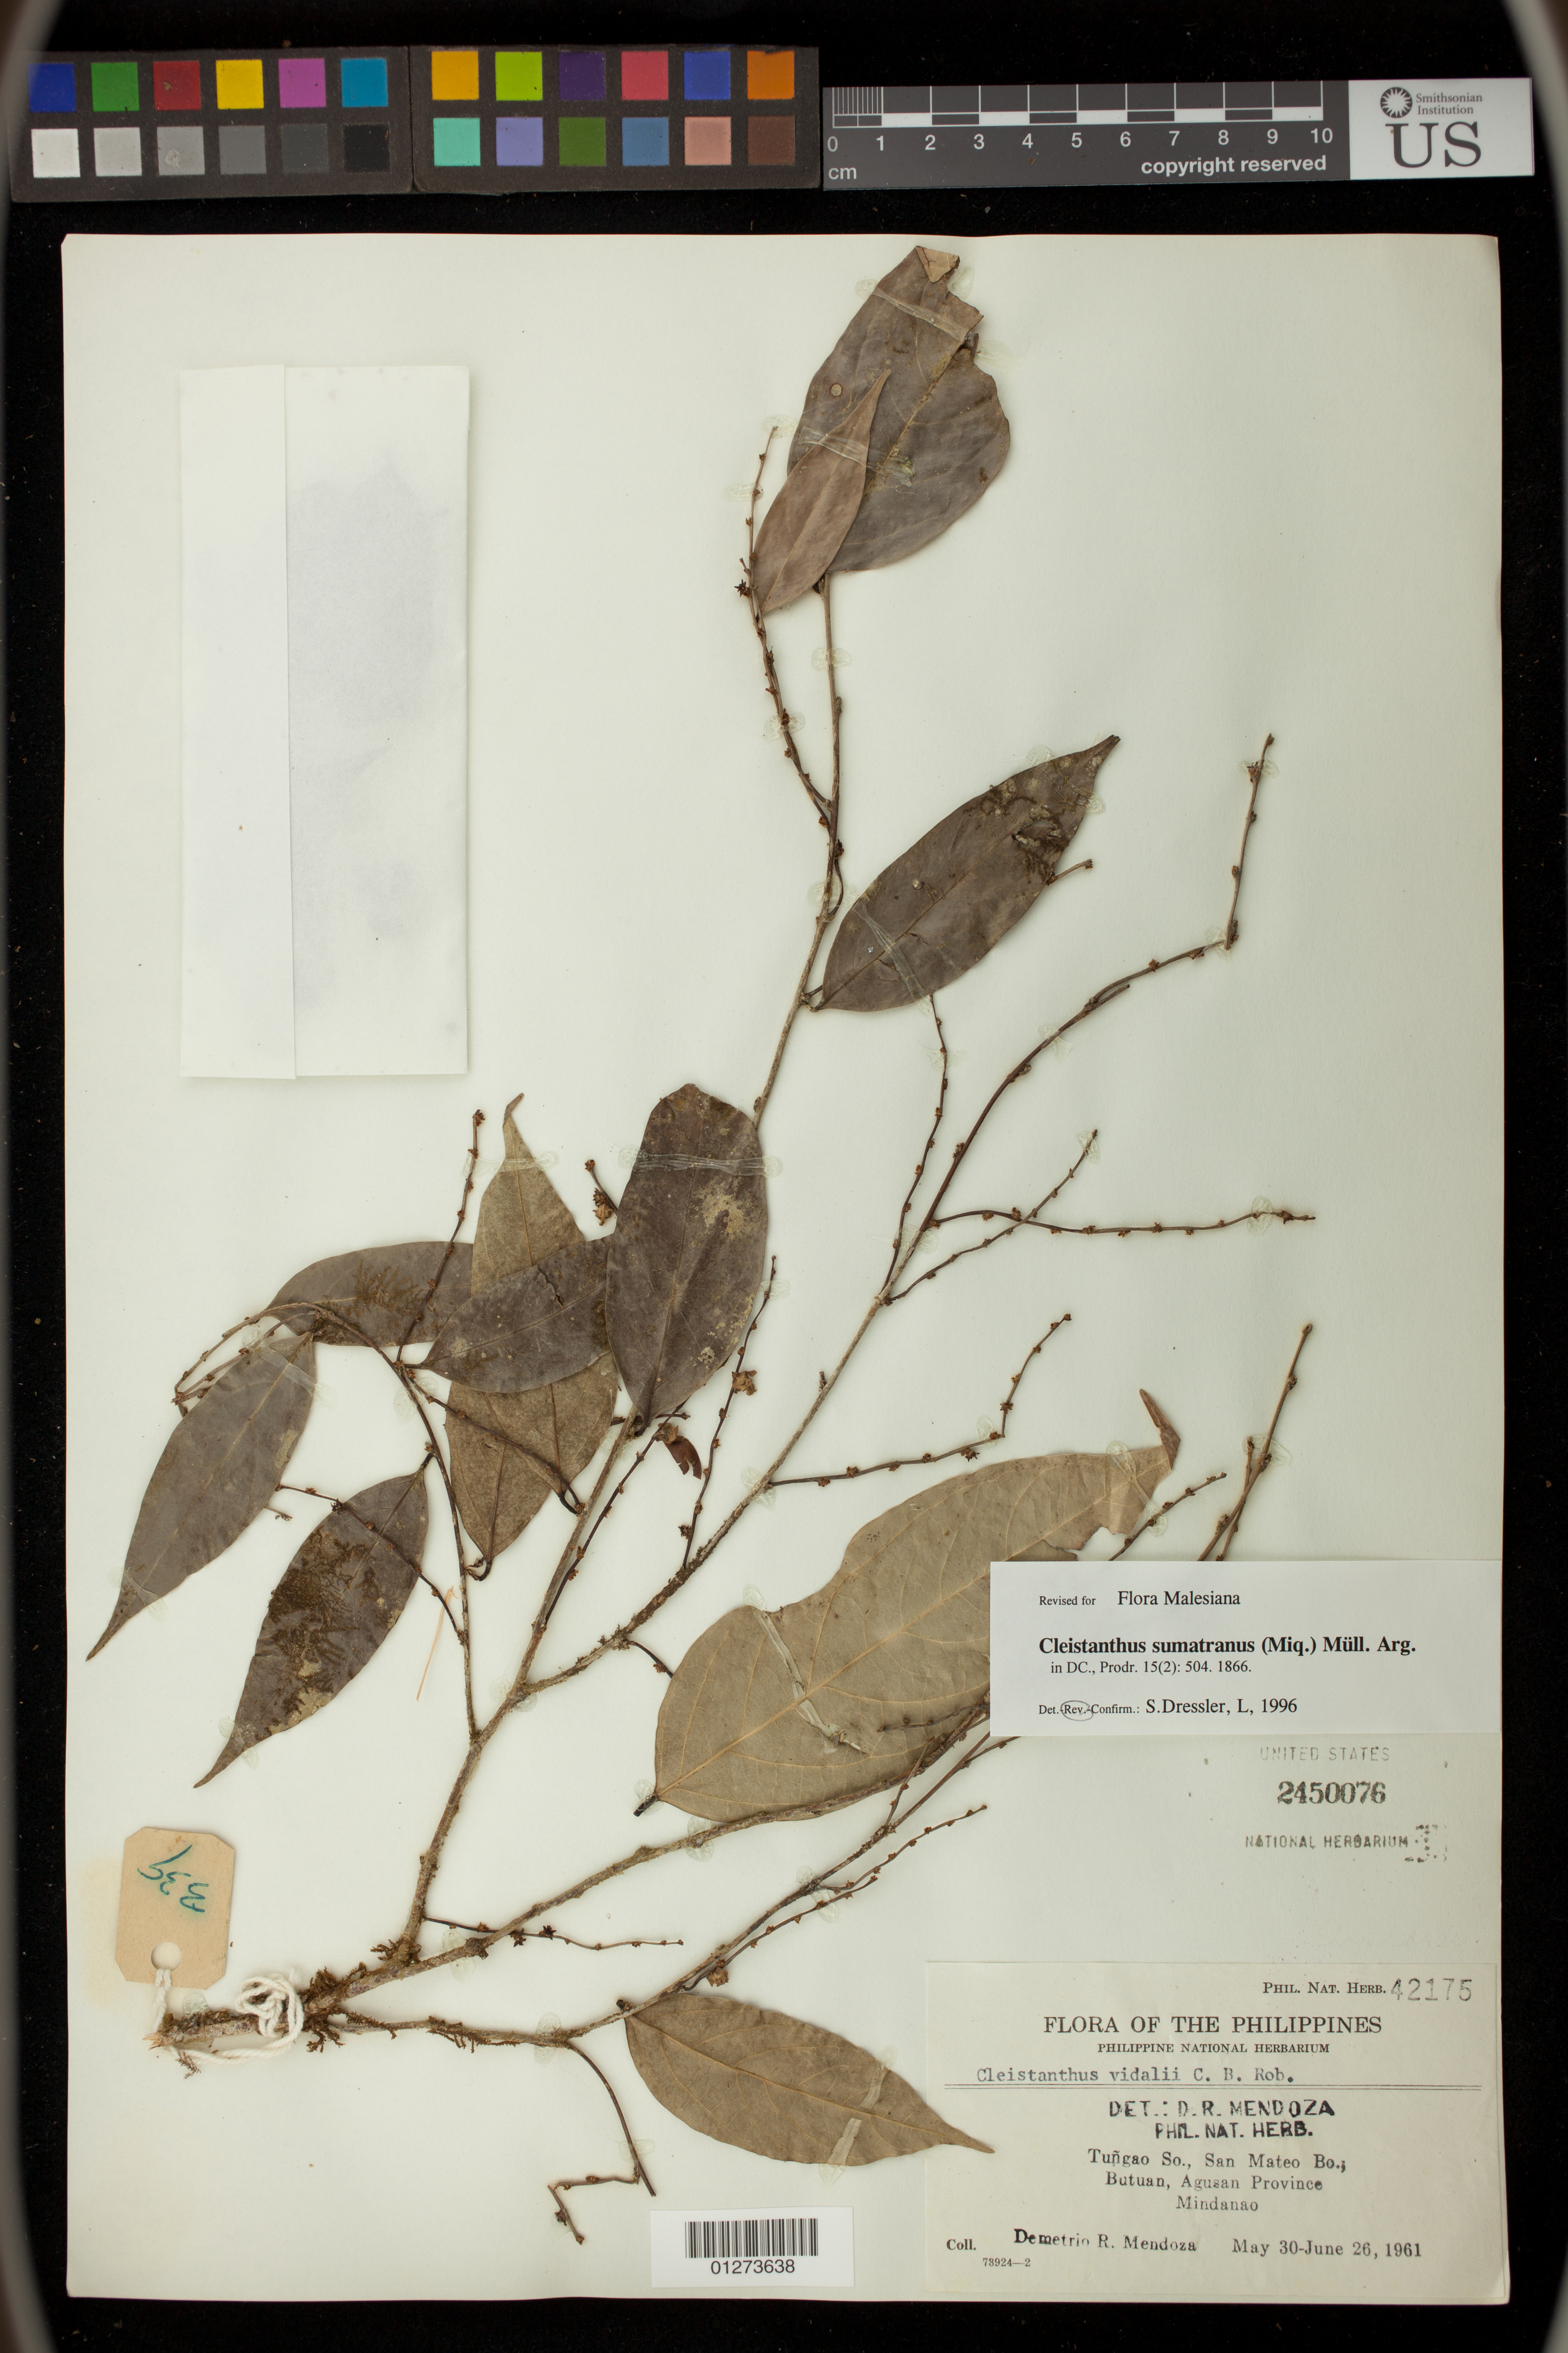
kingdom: Plantae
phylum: Tracheophyta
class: Magnoliopsida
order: Malpighiales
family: Phyllanthaceae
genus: Cleistanthus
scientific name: Cleistanthus sumatranus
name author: (Miq.) Müll. Arg.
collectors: D. Mendoza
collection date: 1961-05-30/1961-06-26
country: Philippines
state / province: Caraga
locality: Tungao So., San Mateo Bo., Butuan, Agusan Province, Mindanao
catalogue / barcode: US 2450076